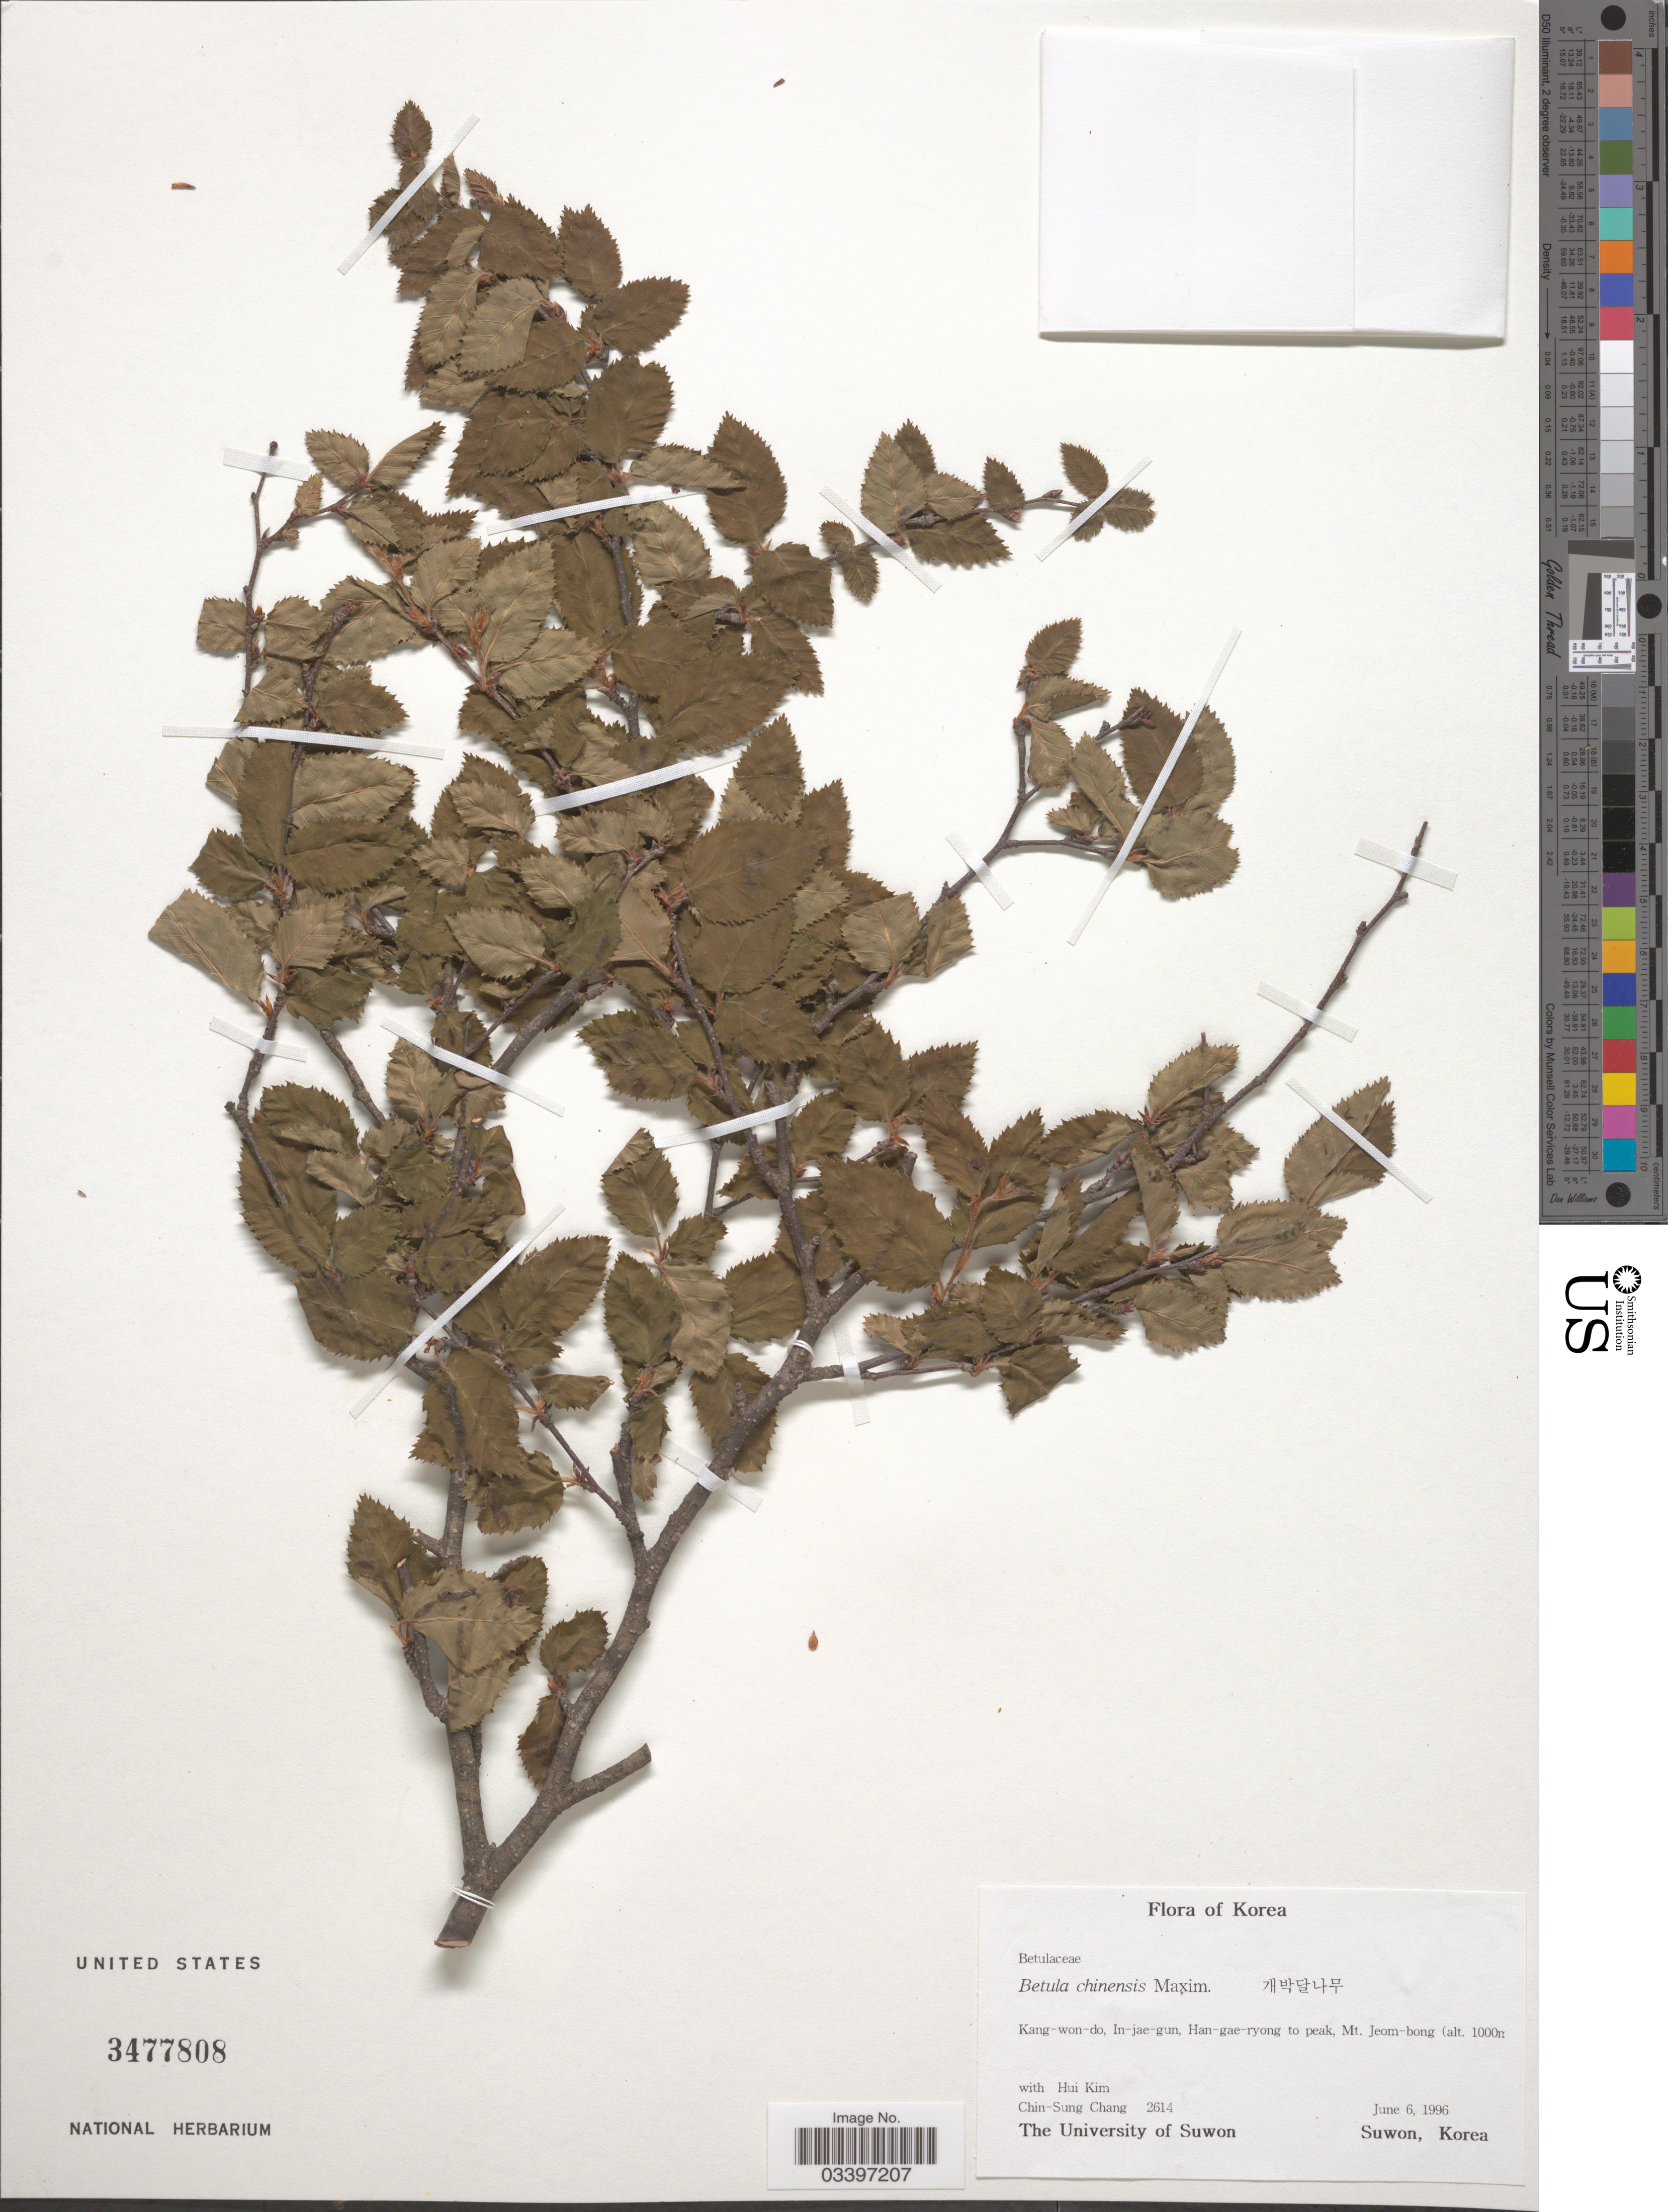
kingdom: Plantae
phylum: Tracheophyta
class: Magnoliopsida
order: Fagales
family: Betulaceae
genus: Betula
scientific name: Betula chinensis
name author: Maxim.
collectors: C. S. Chang & H. Kim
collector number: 2614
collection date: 1996-06-06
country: South Korea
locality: Kang-won-do, In-jae-gun, Han-gae-ryong to peak, Mt. Jeom-bong.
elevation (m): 1000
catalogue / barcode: US 3477808